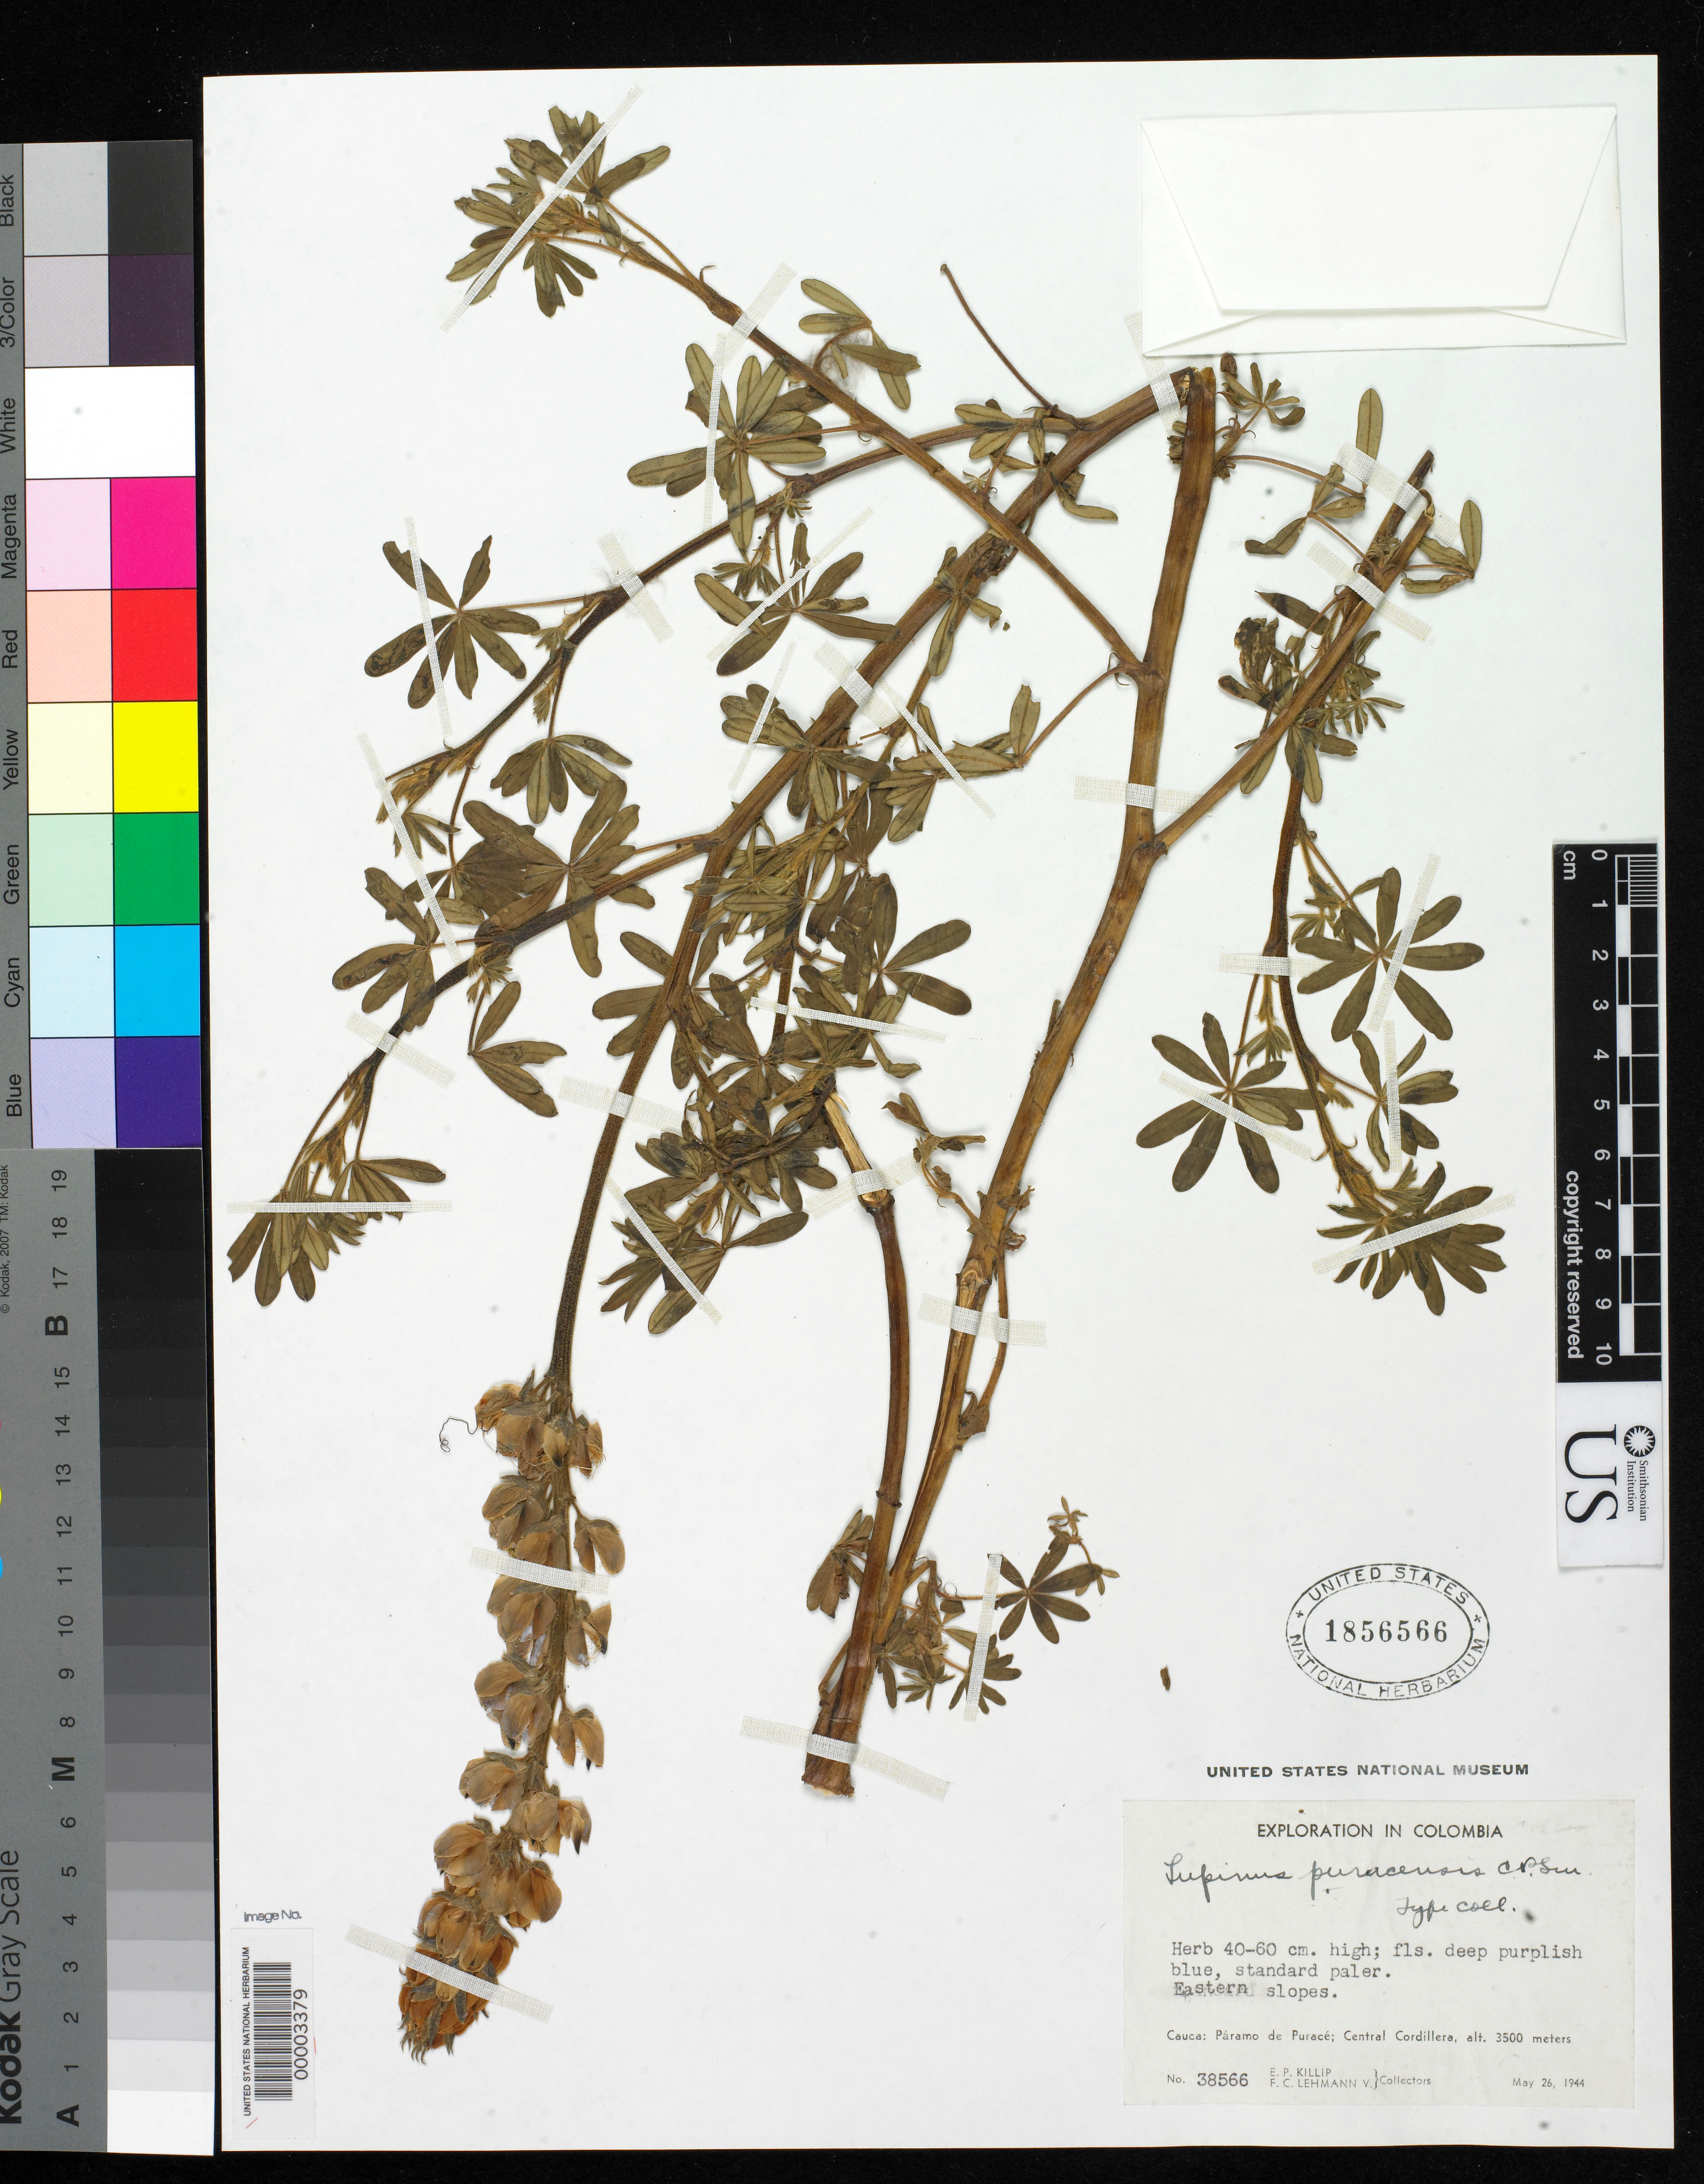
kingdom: Plantae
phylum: Tracheophyta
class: Magnoliopsida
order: Fabales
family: Fabaceae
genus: Lupinus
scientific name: Lupinus puracensis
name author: C.P. Sm.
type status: Isotype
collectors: E. P. Killip & F. C. Lehmann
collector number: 38566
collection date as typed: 26 May 1944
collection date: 1944-05-26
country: Colombia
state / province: Cauca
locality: Paramo de Purace.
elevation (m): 3500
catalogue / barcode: US 1856566